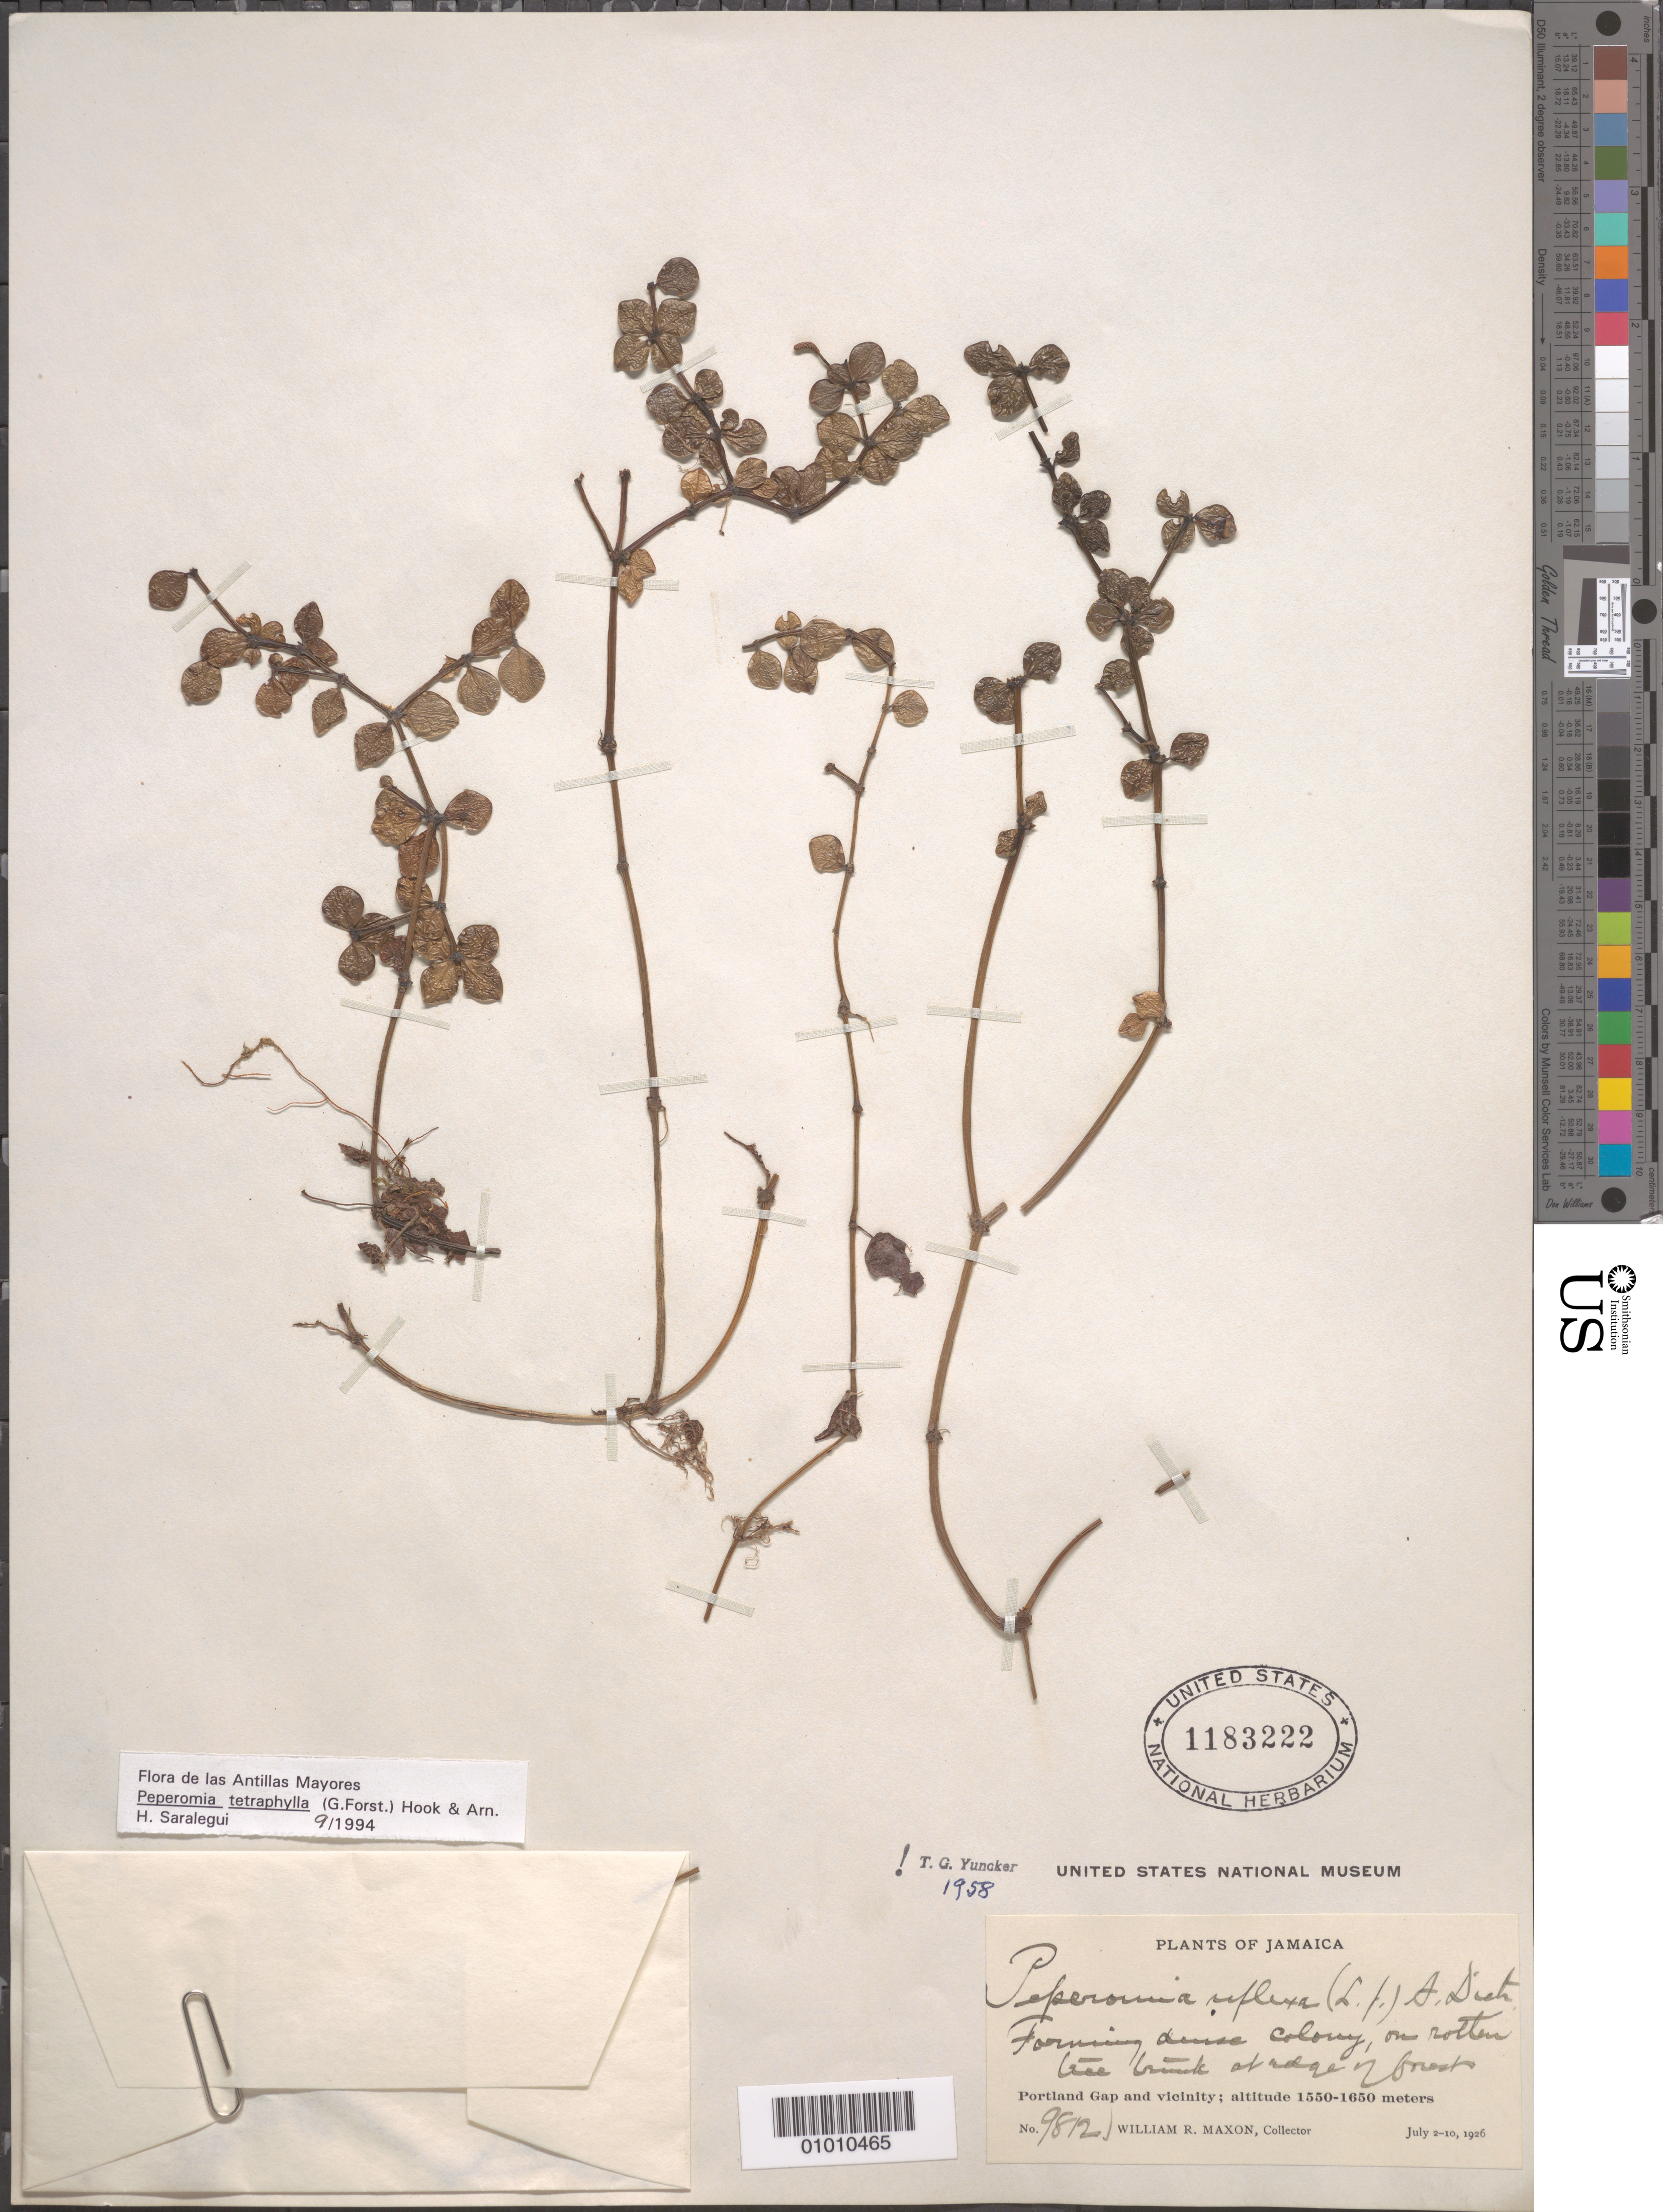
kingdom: Plantae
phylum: Tracheophyta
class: Magnoliopsida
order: Piperales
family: Piperaceae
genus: Peperomia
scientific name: Peperomia reflexa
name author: (L. f.) A. Dietr.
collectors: W. R. Maxon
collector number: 9812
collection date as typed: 02 Jul 1926 to 10 Jul 1926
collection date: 1926-07-02/1926-07-10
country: Jamaica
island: Jamaica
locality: on Northern tree trunk at edge of forest. Portland Gap and vicinity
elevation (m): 1550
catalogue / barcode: US 1183222